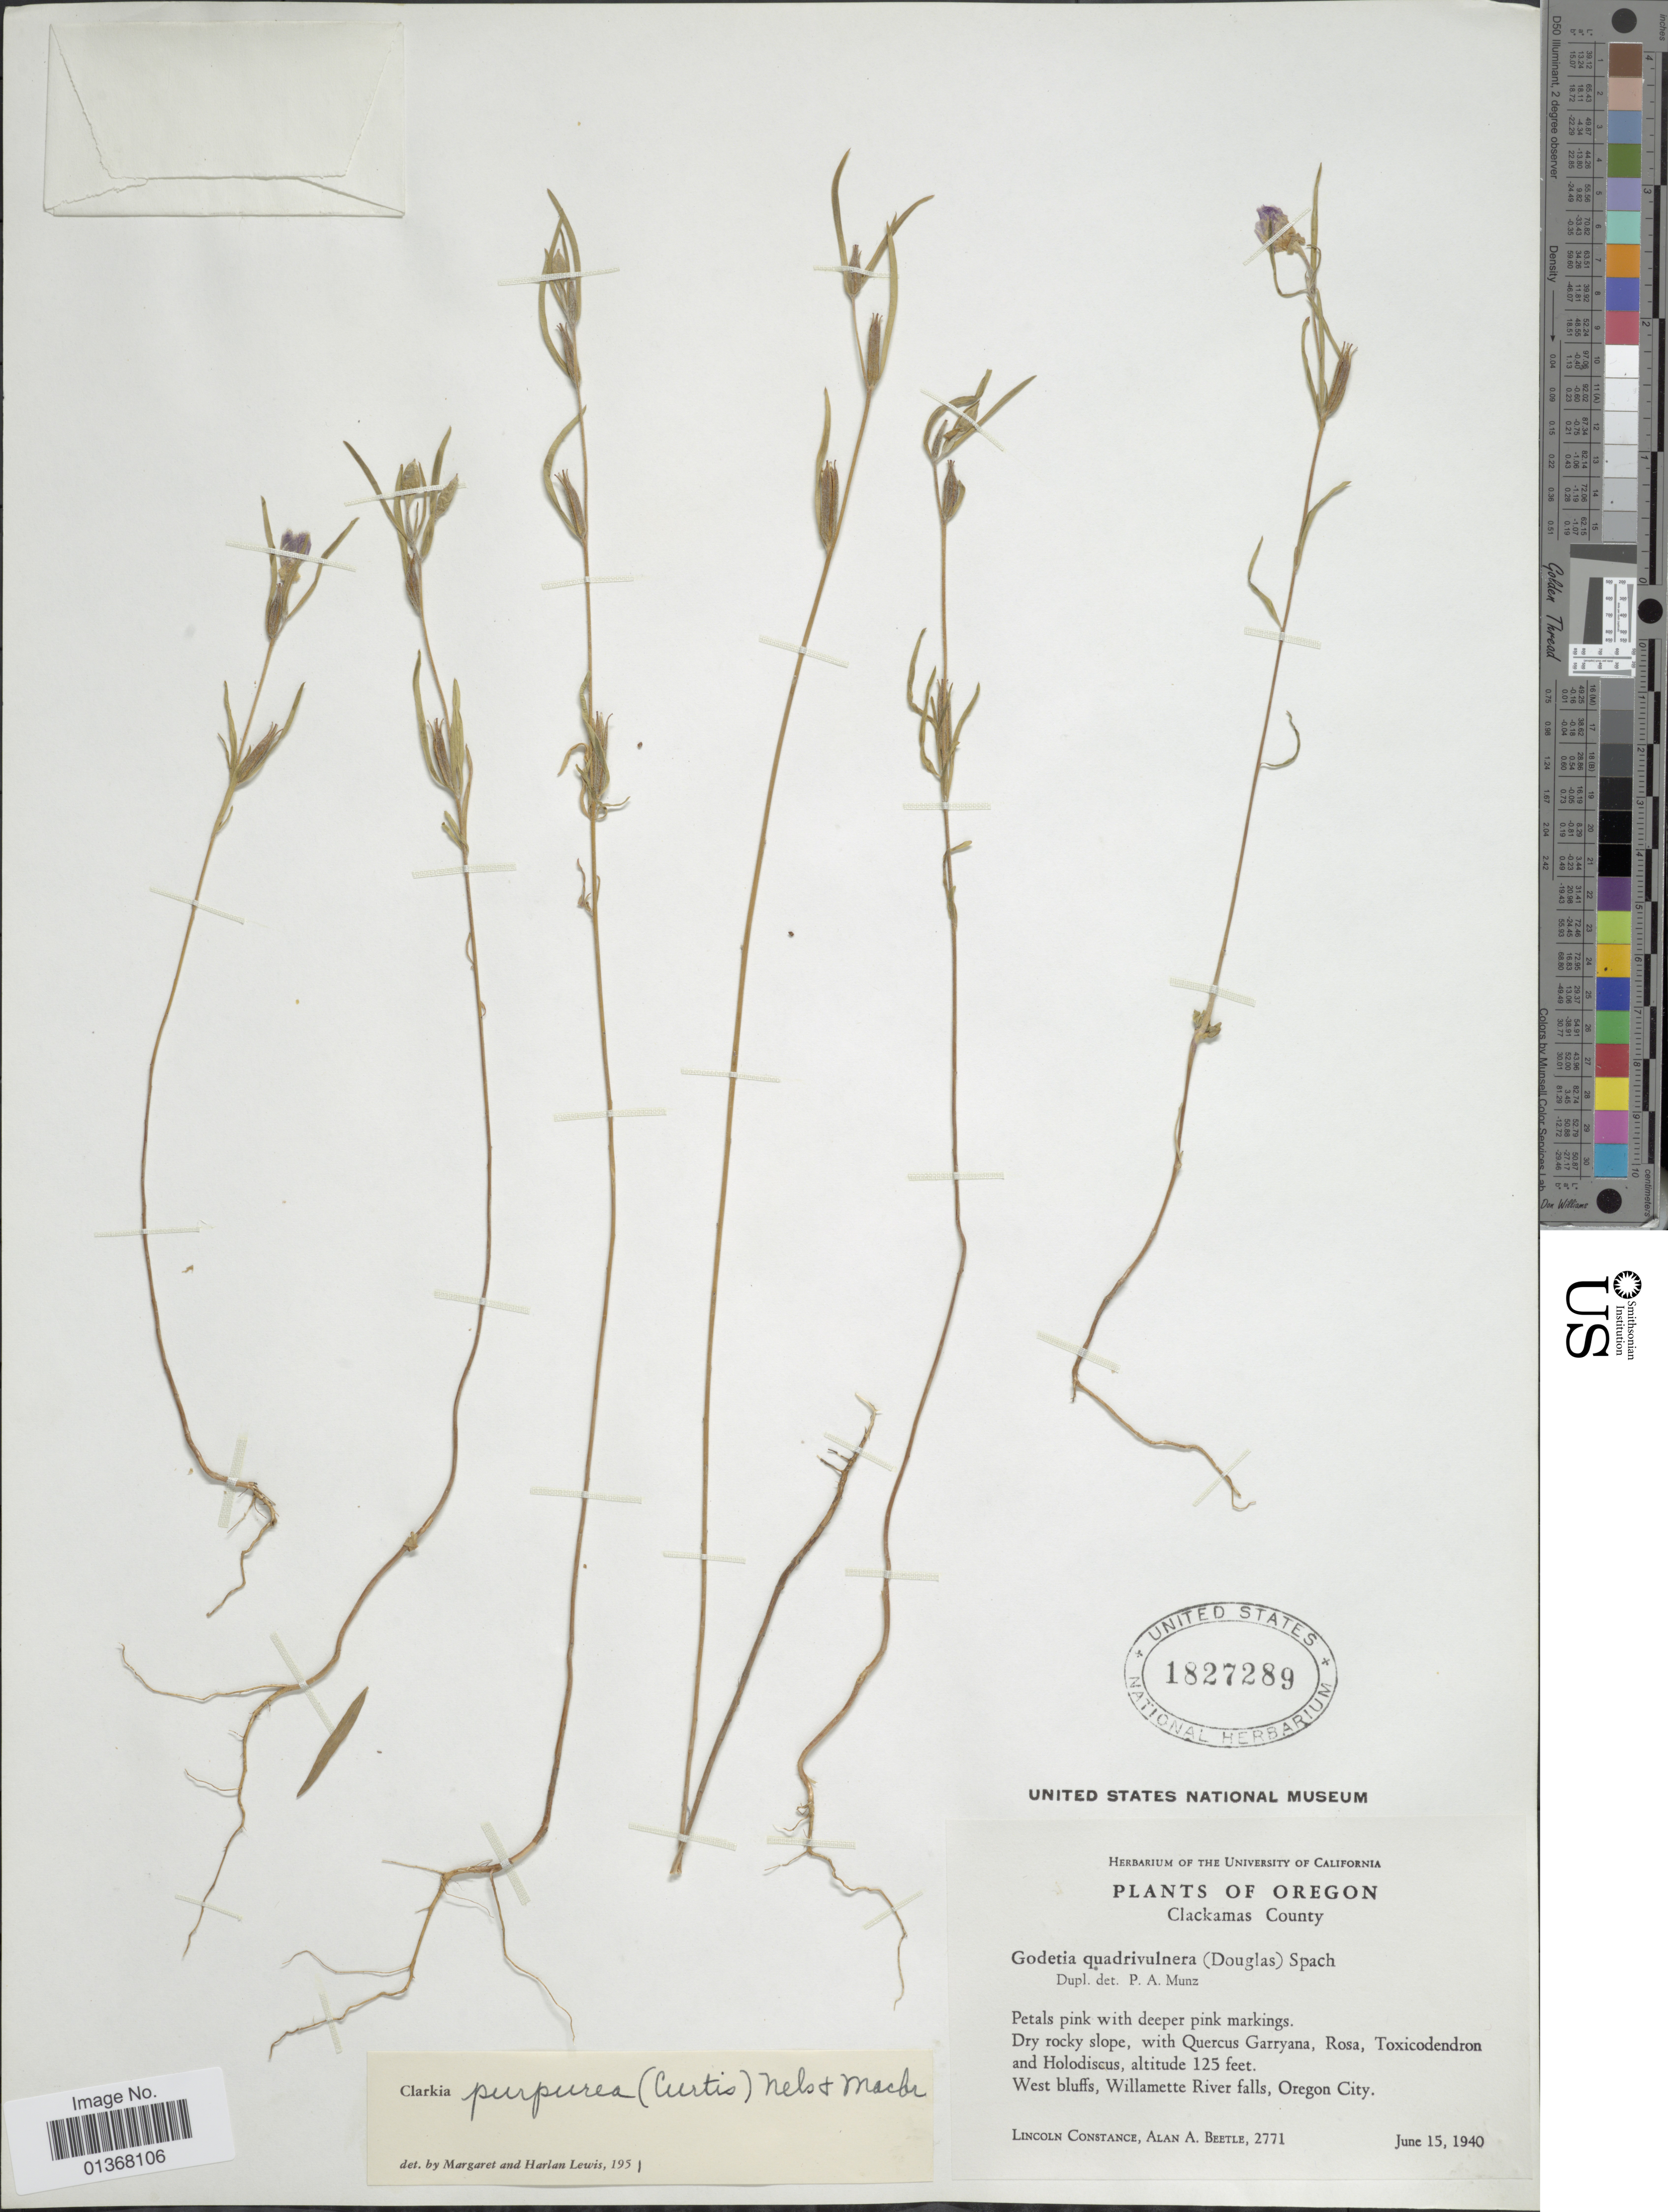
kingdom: Plantae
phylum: Tracheophyta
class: Magnoliopsida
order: Myrtales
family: Onagraceae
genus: Clarkia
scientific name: Clarkia pulchella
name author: Pursh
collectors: L. Constance & A. A. Beetle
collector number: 2771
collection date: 1940-06-15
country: United States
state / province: Oregon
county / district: Clackamas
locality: Clackamas County, West bluffs, Willamette River falss, Oregon City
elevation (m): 38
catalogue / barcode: US 1827289